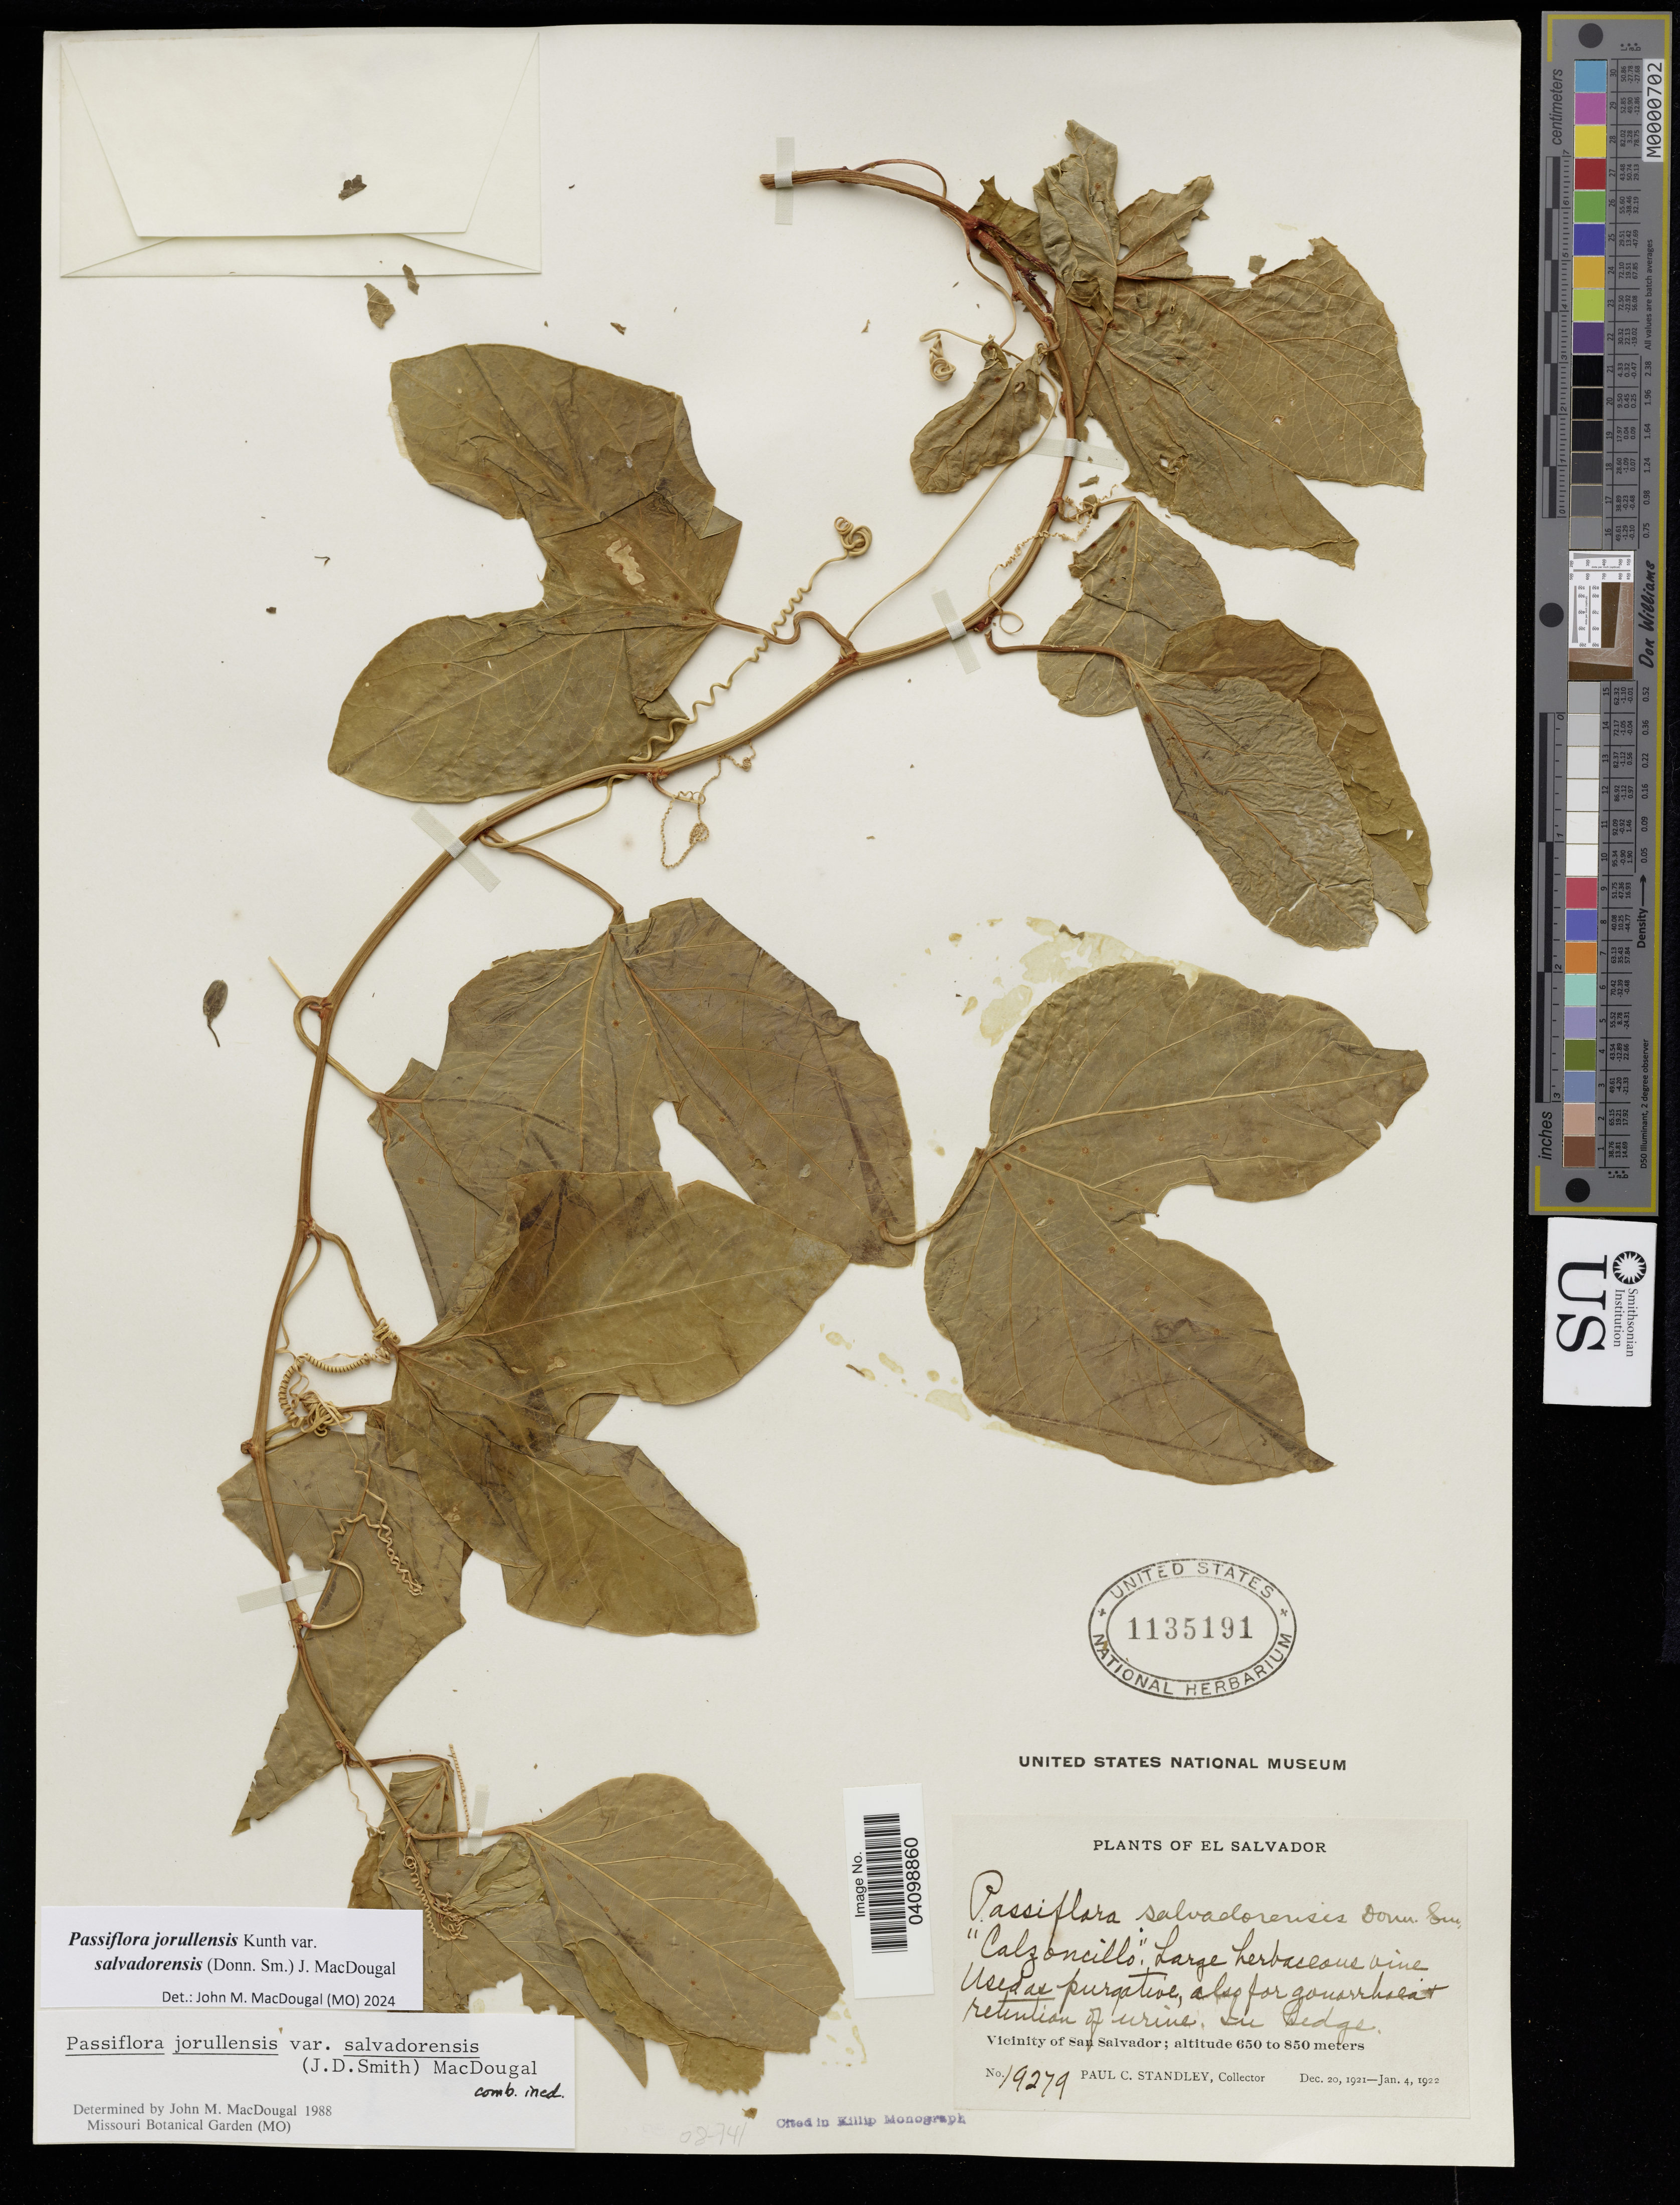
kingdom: Plantae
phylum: Tracheophyta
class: Magnoliopsida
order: Malpighiales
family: Passifloraceae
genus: Passiflora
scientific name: Passiflora jorullensis var. salvadorensis (Donn.Sm.) J.M.MacDougal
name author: Kunth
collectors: P. C. Standley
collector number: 19279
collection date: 1921-12-20/1922-01-04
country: El Salvador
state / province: San Salvador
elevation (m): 650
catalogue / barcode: US 1135191